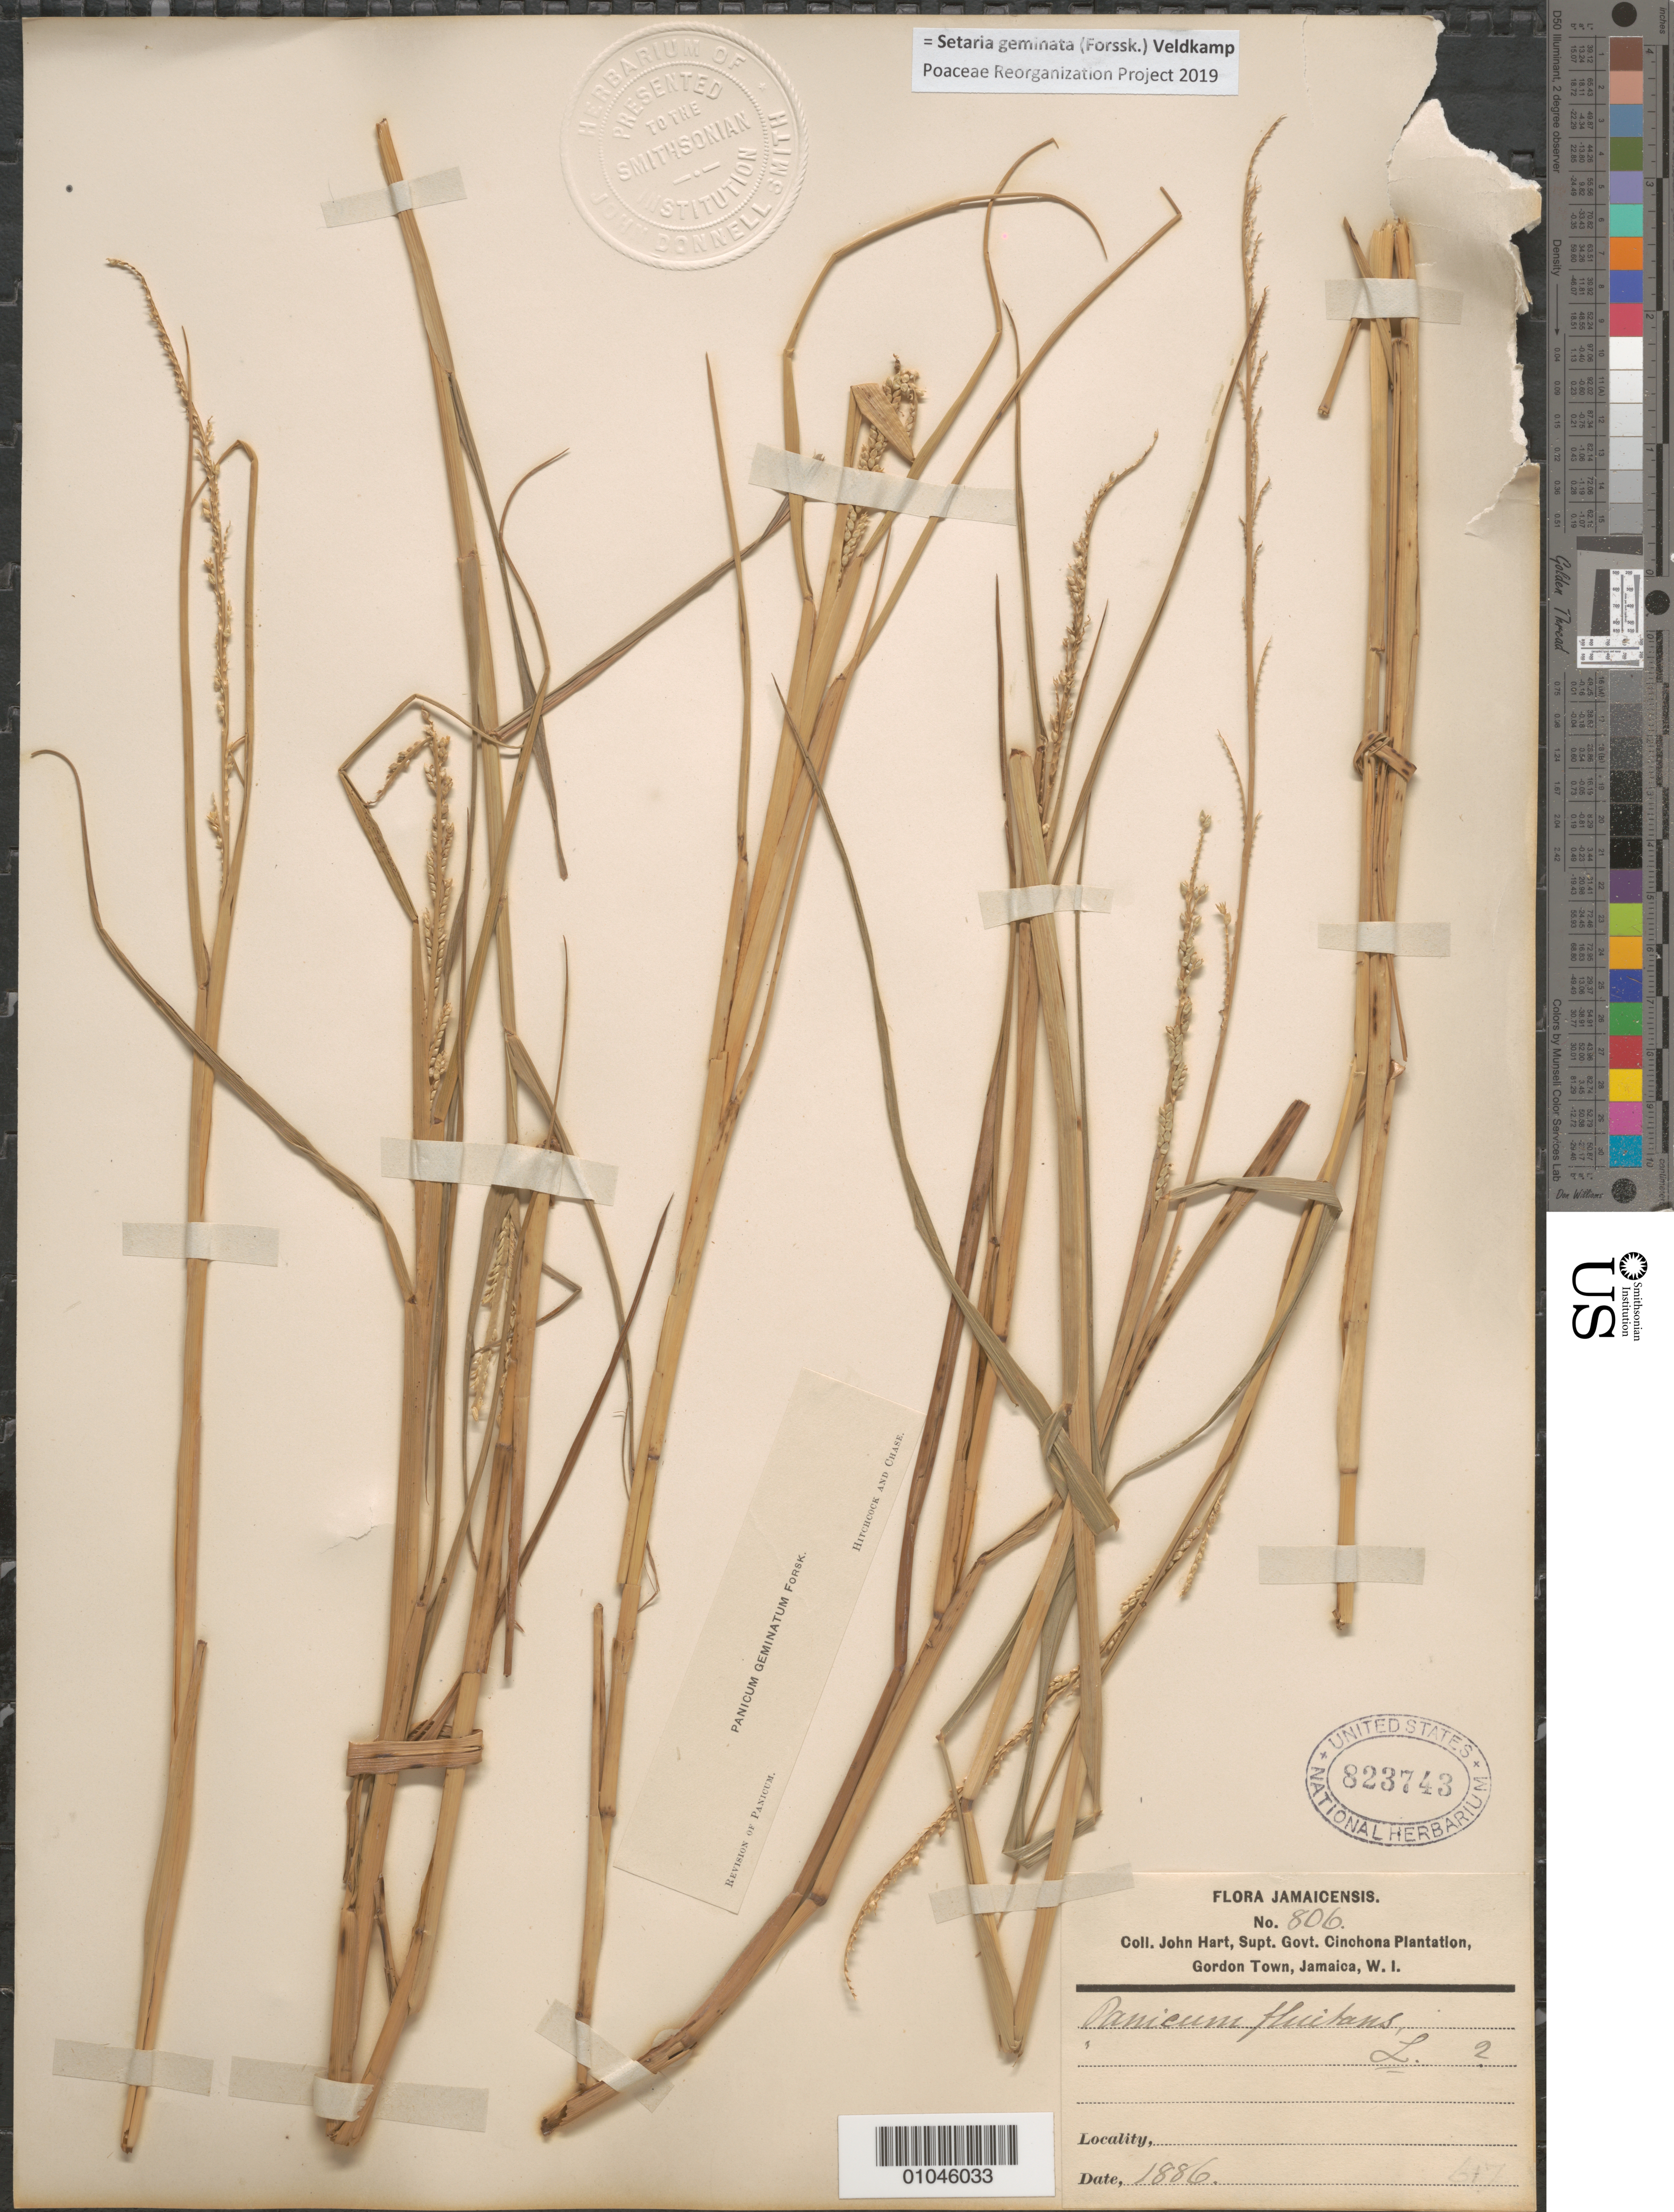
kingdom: Plantae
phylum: Tracheophyta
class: Liliopsida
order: Poales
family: Poaceae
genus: Paspalidium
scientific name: Paspalidium geminatum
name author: (Forssk.) Stapf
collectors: J. Hart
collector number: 806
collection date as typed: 1886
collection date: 1886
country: Jamaica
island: Jamaica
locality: Gordontown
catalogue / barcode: US 823743